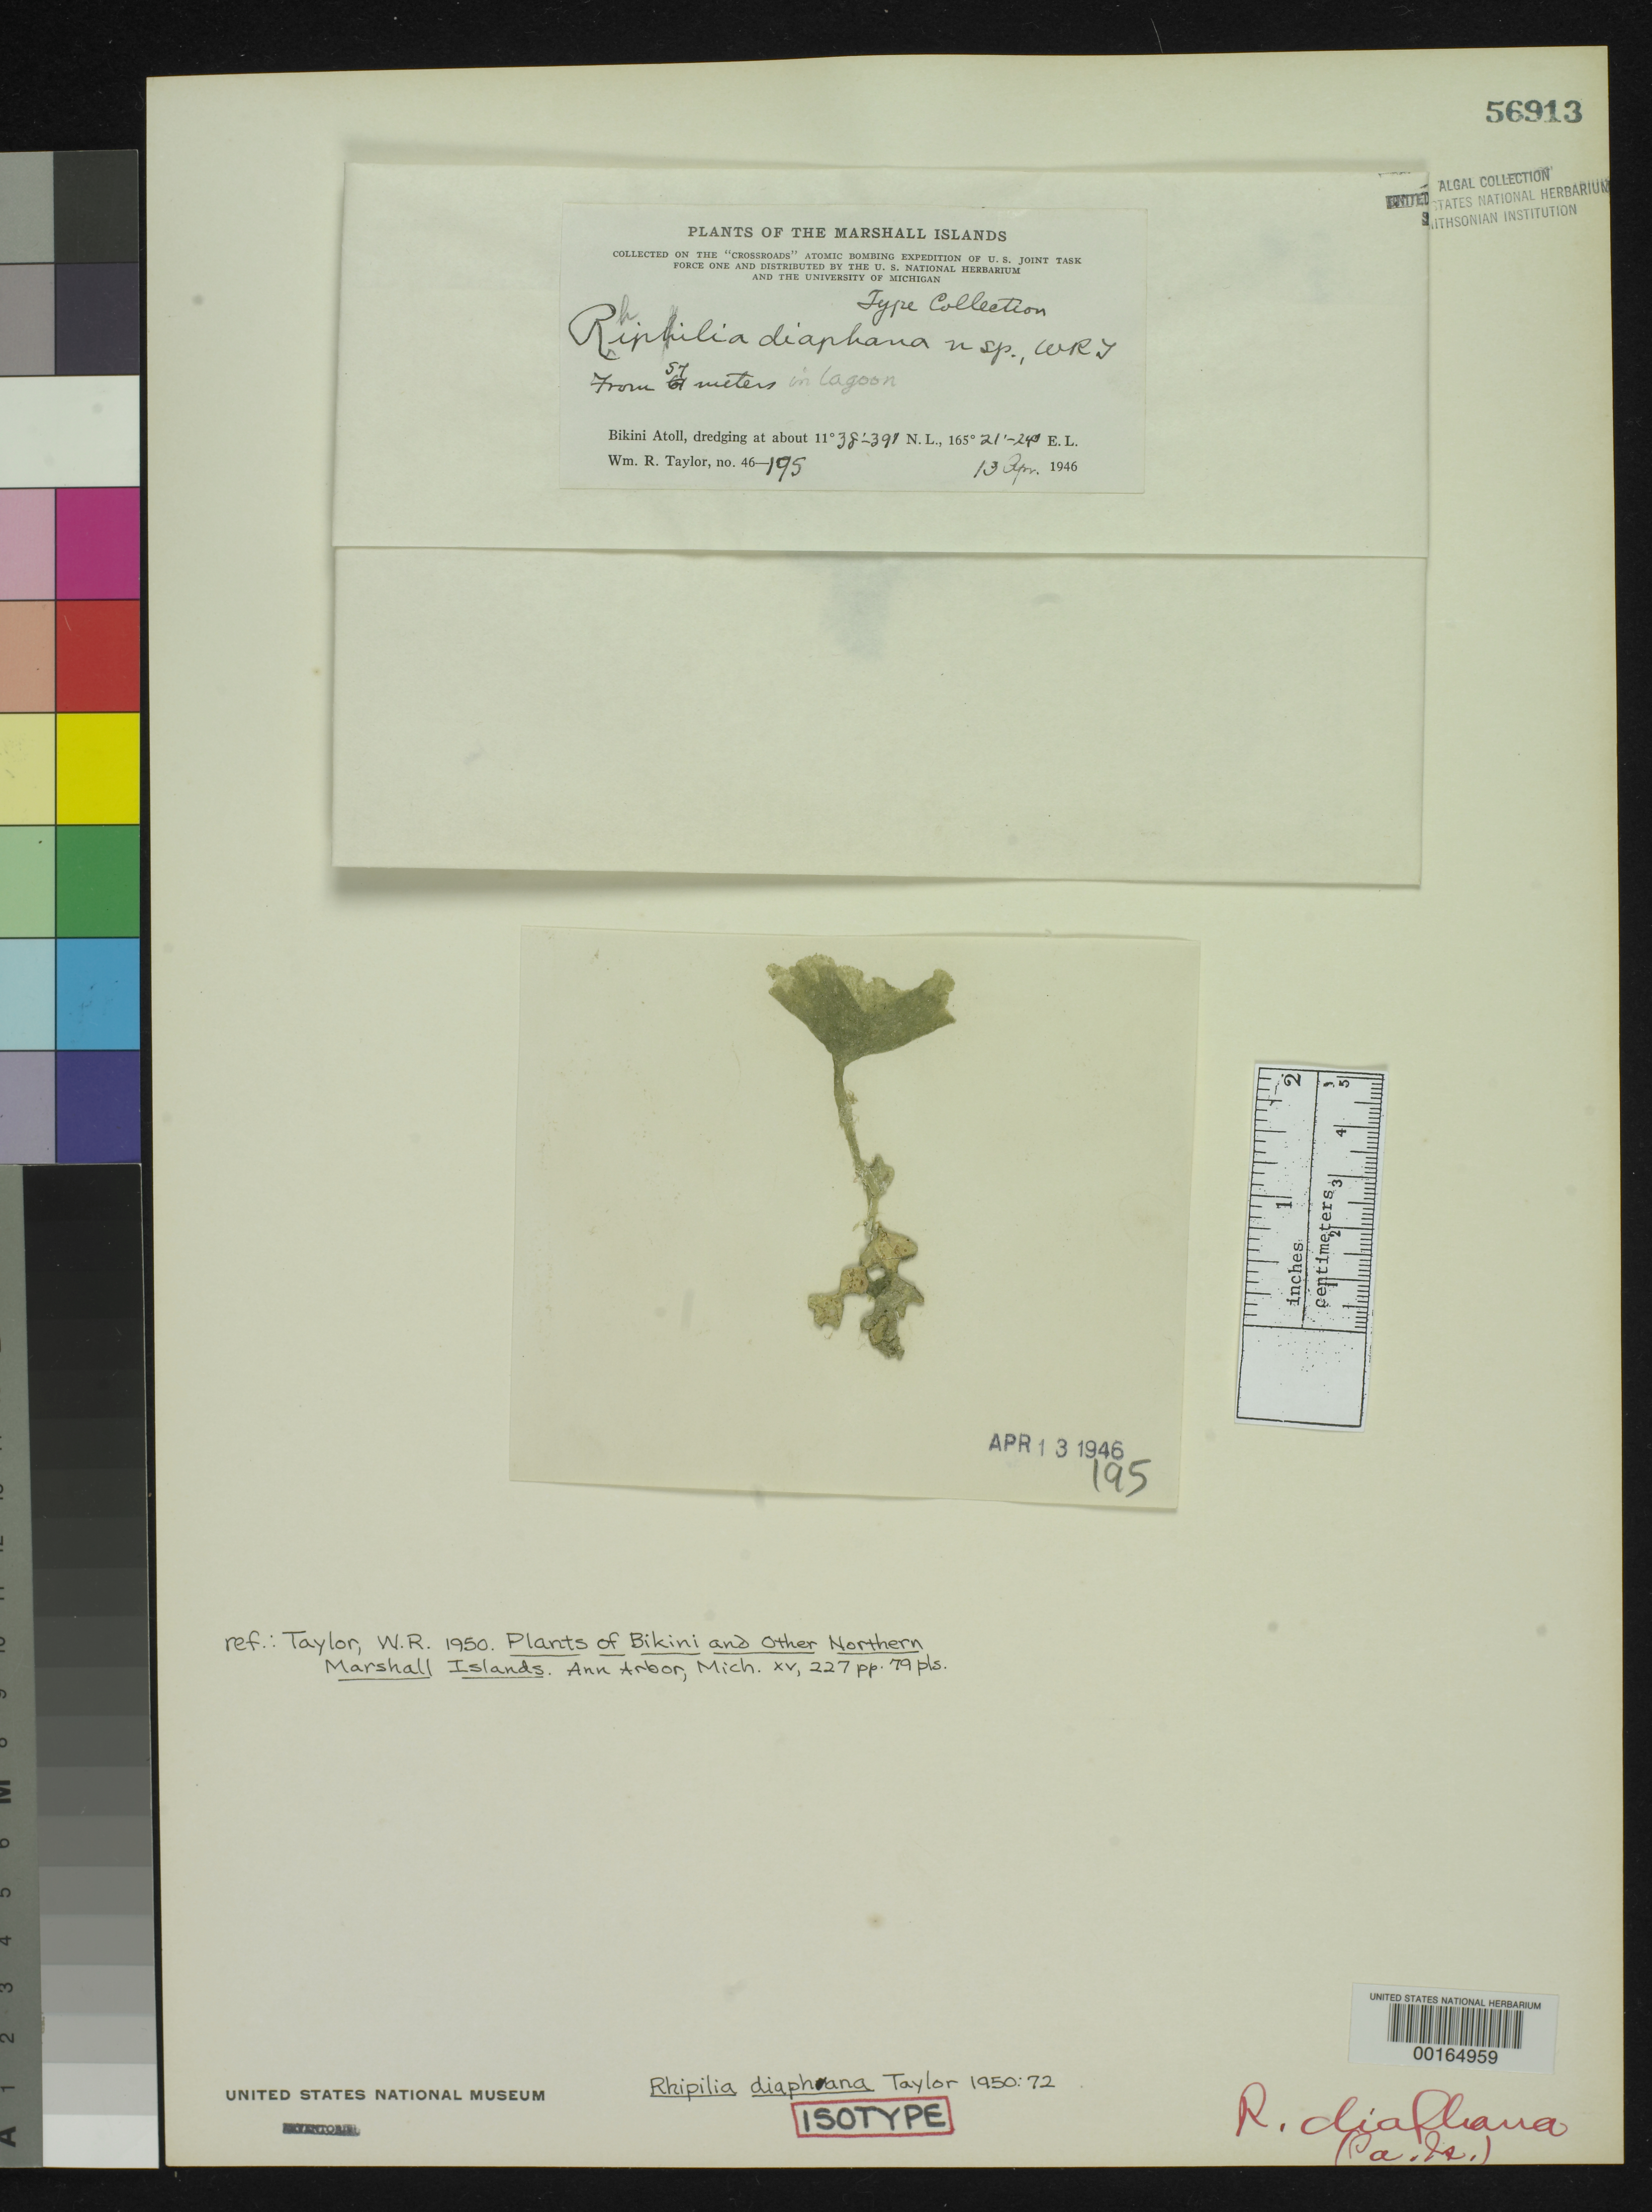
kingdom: Plantae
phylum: Chlorophyta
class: Ulvophyceae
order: Bryopsidales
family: Rhipiliaceae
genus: Rhipilia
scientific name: Rhipilia diaphana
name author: W.R. Taylor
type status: Isotype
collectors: W. R. Taylor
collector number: WRT 46-195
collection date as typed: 13 Apr 1946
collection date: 1946-04-13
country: Marshall Islands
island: Bikini Atoll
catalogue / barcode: US 56913